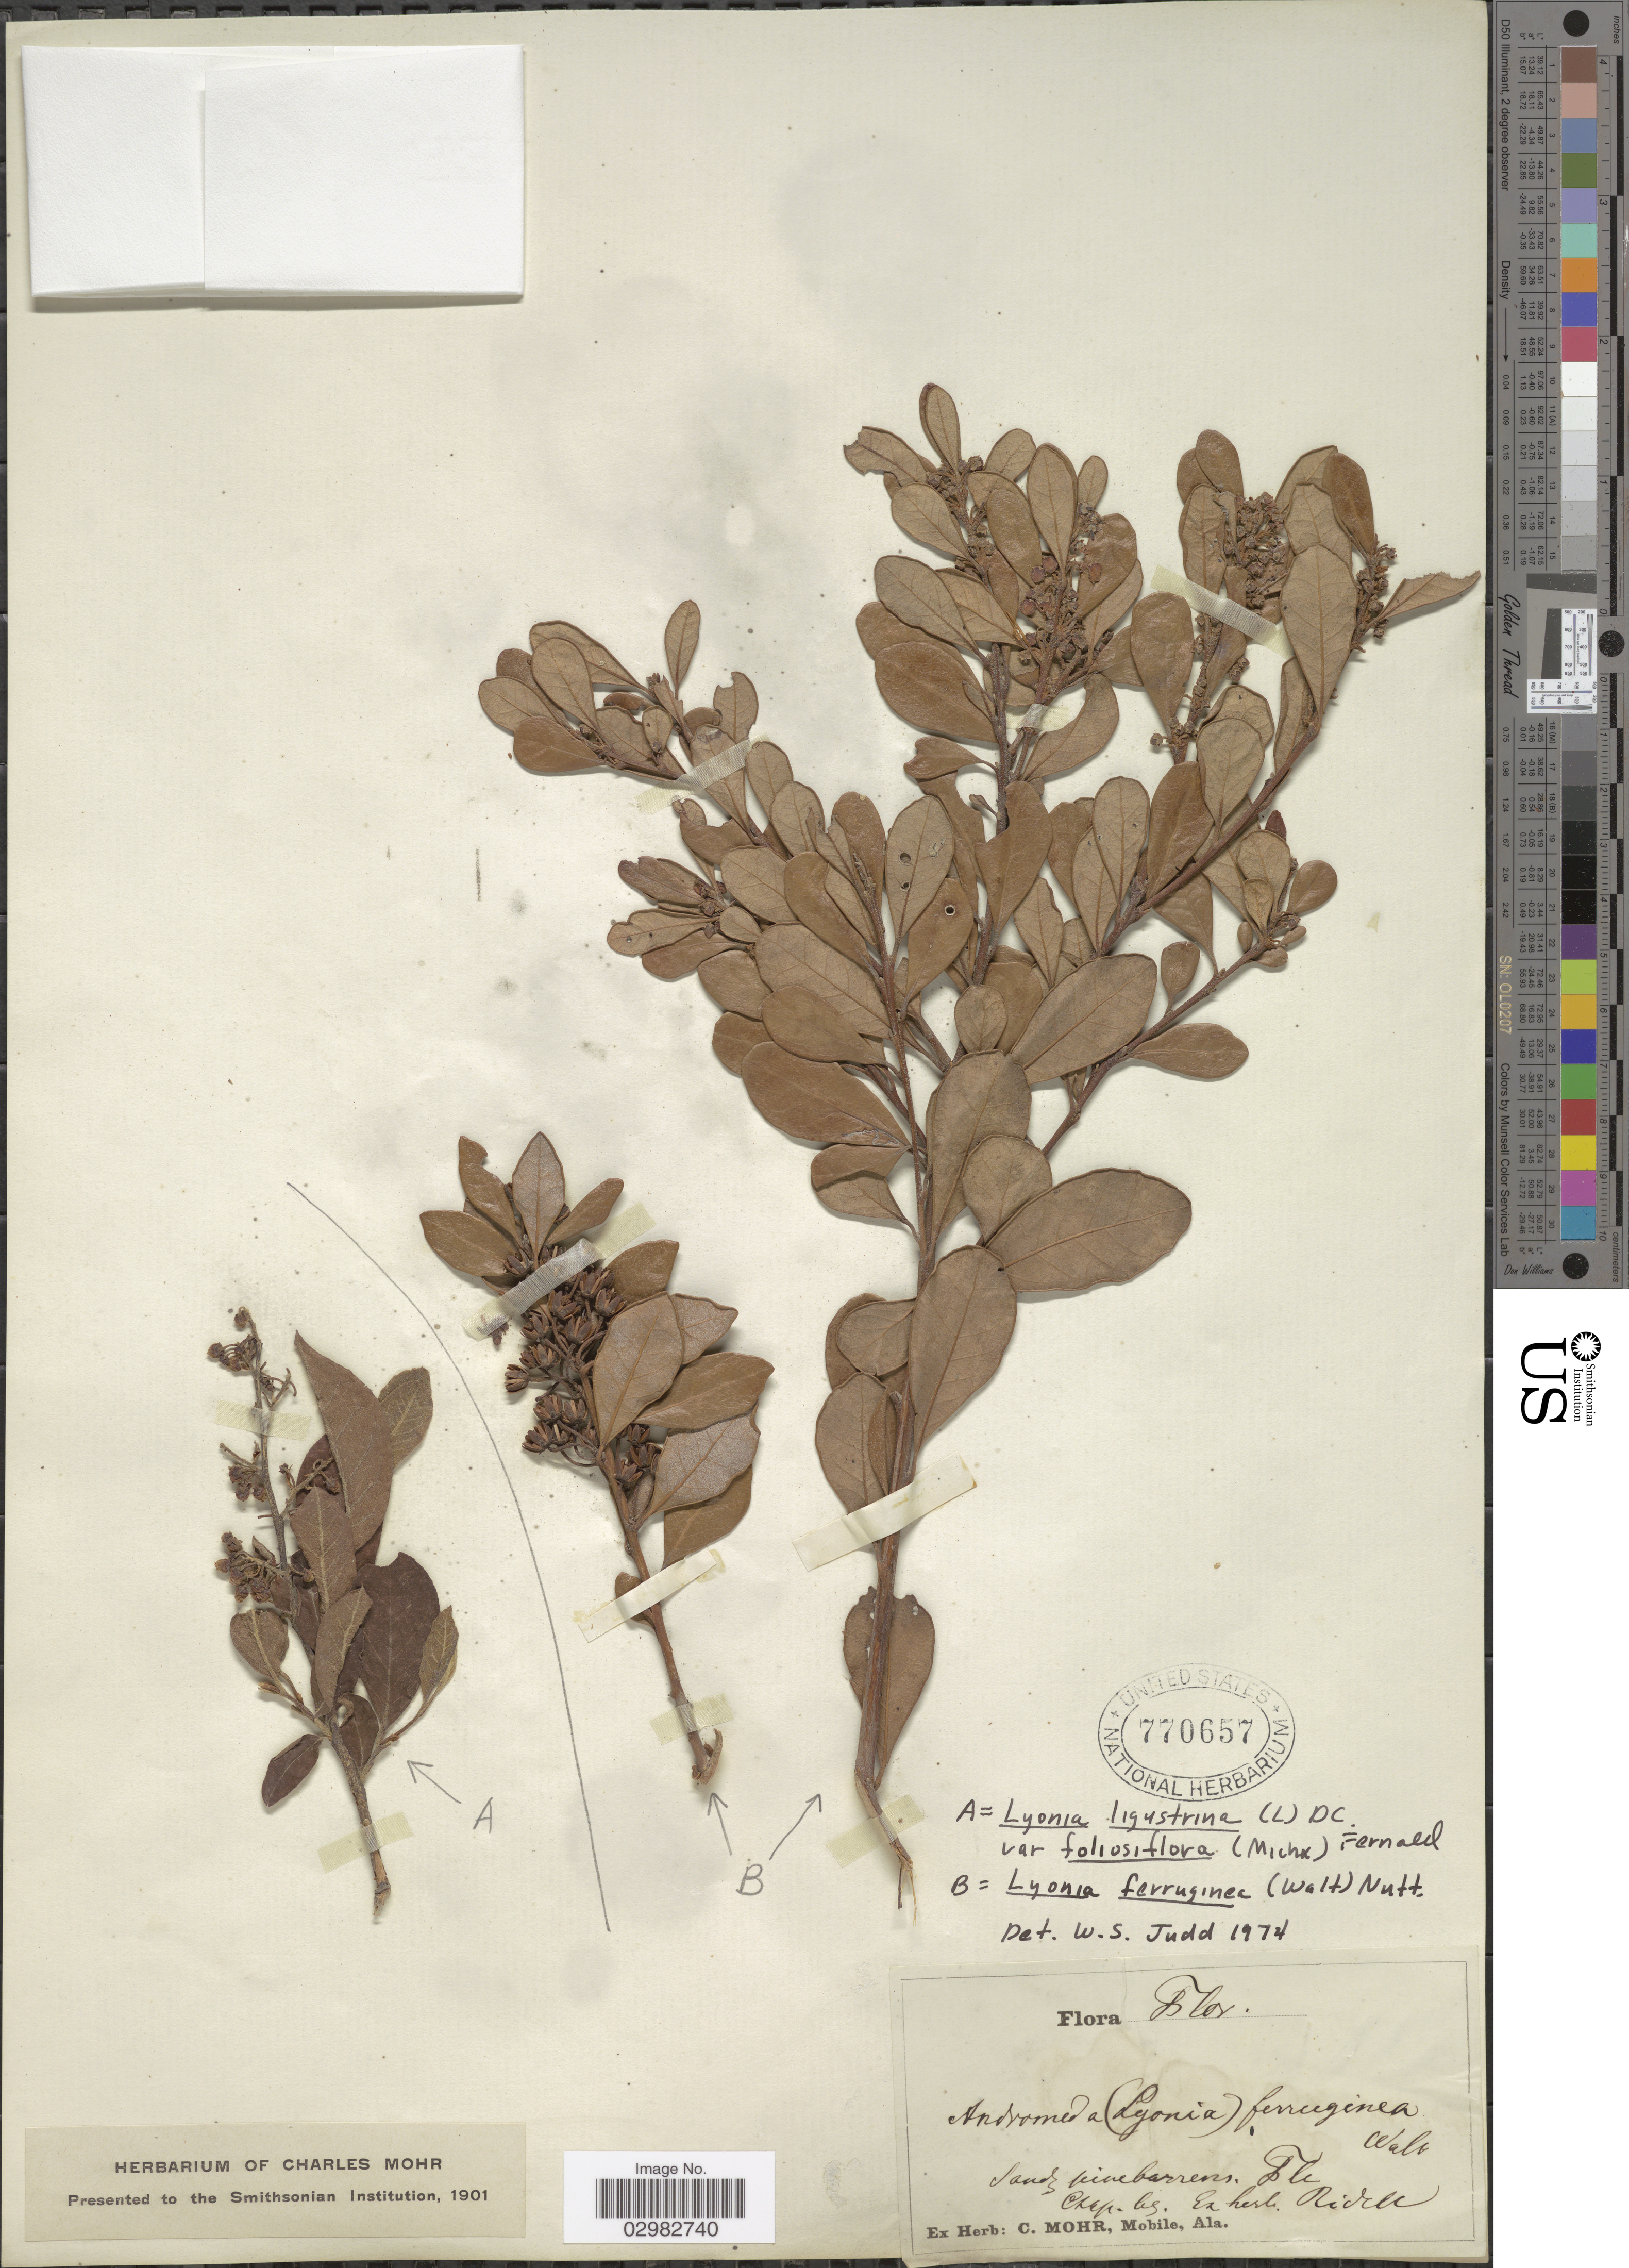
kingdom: Plantae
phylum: Tracheophyta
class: Magnoliopsida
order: Ericales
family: Ericaceae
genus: Lyonia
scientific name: Lyonia ferruginea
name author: (Walter) Nutt.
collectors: Chapm.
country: United States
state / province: Florida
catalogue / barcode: US 770657